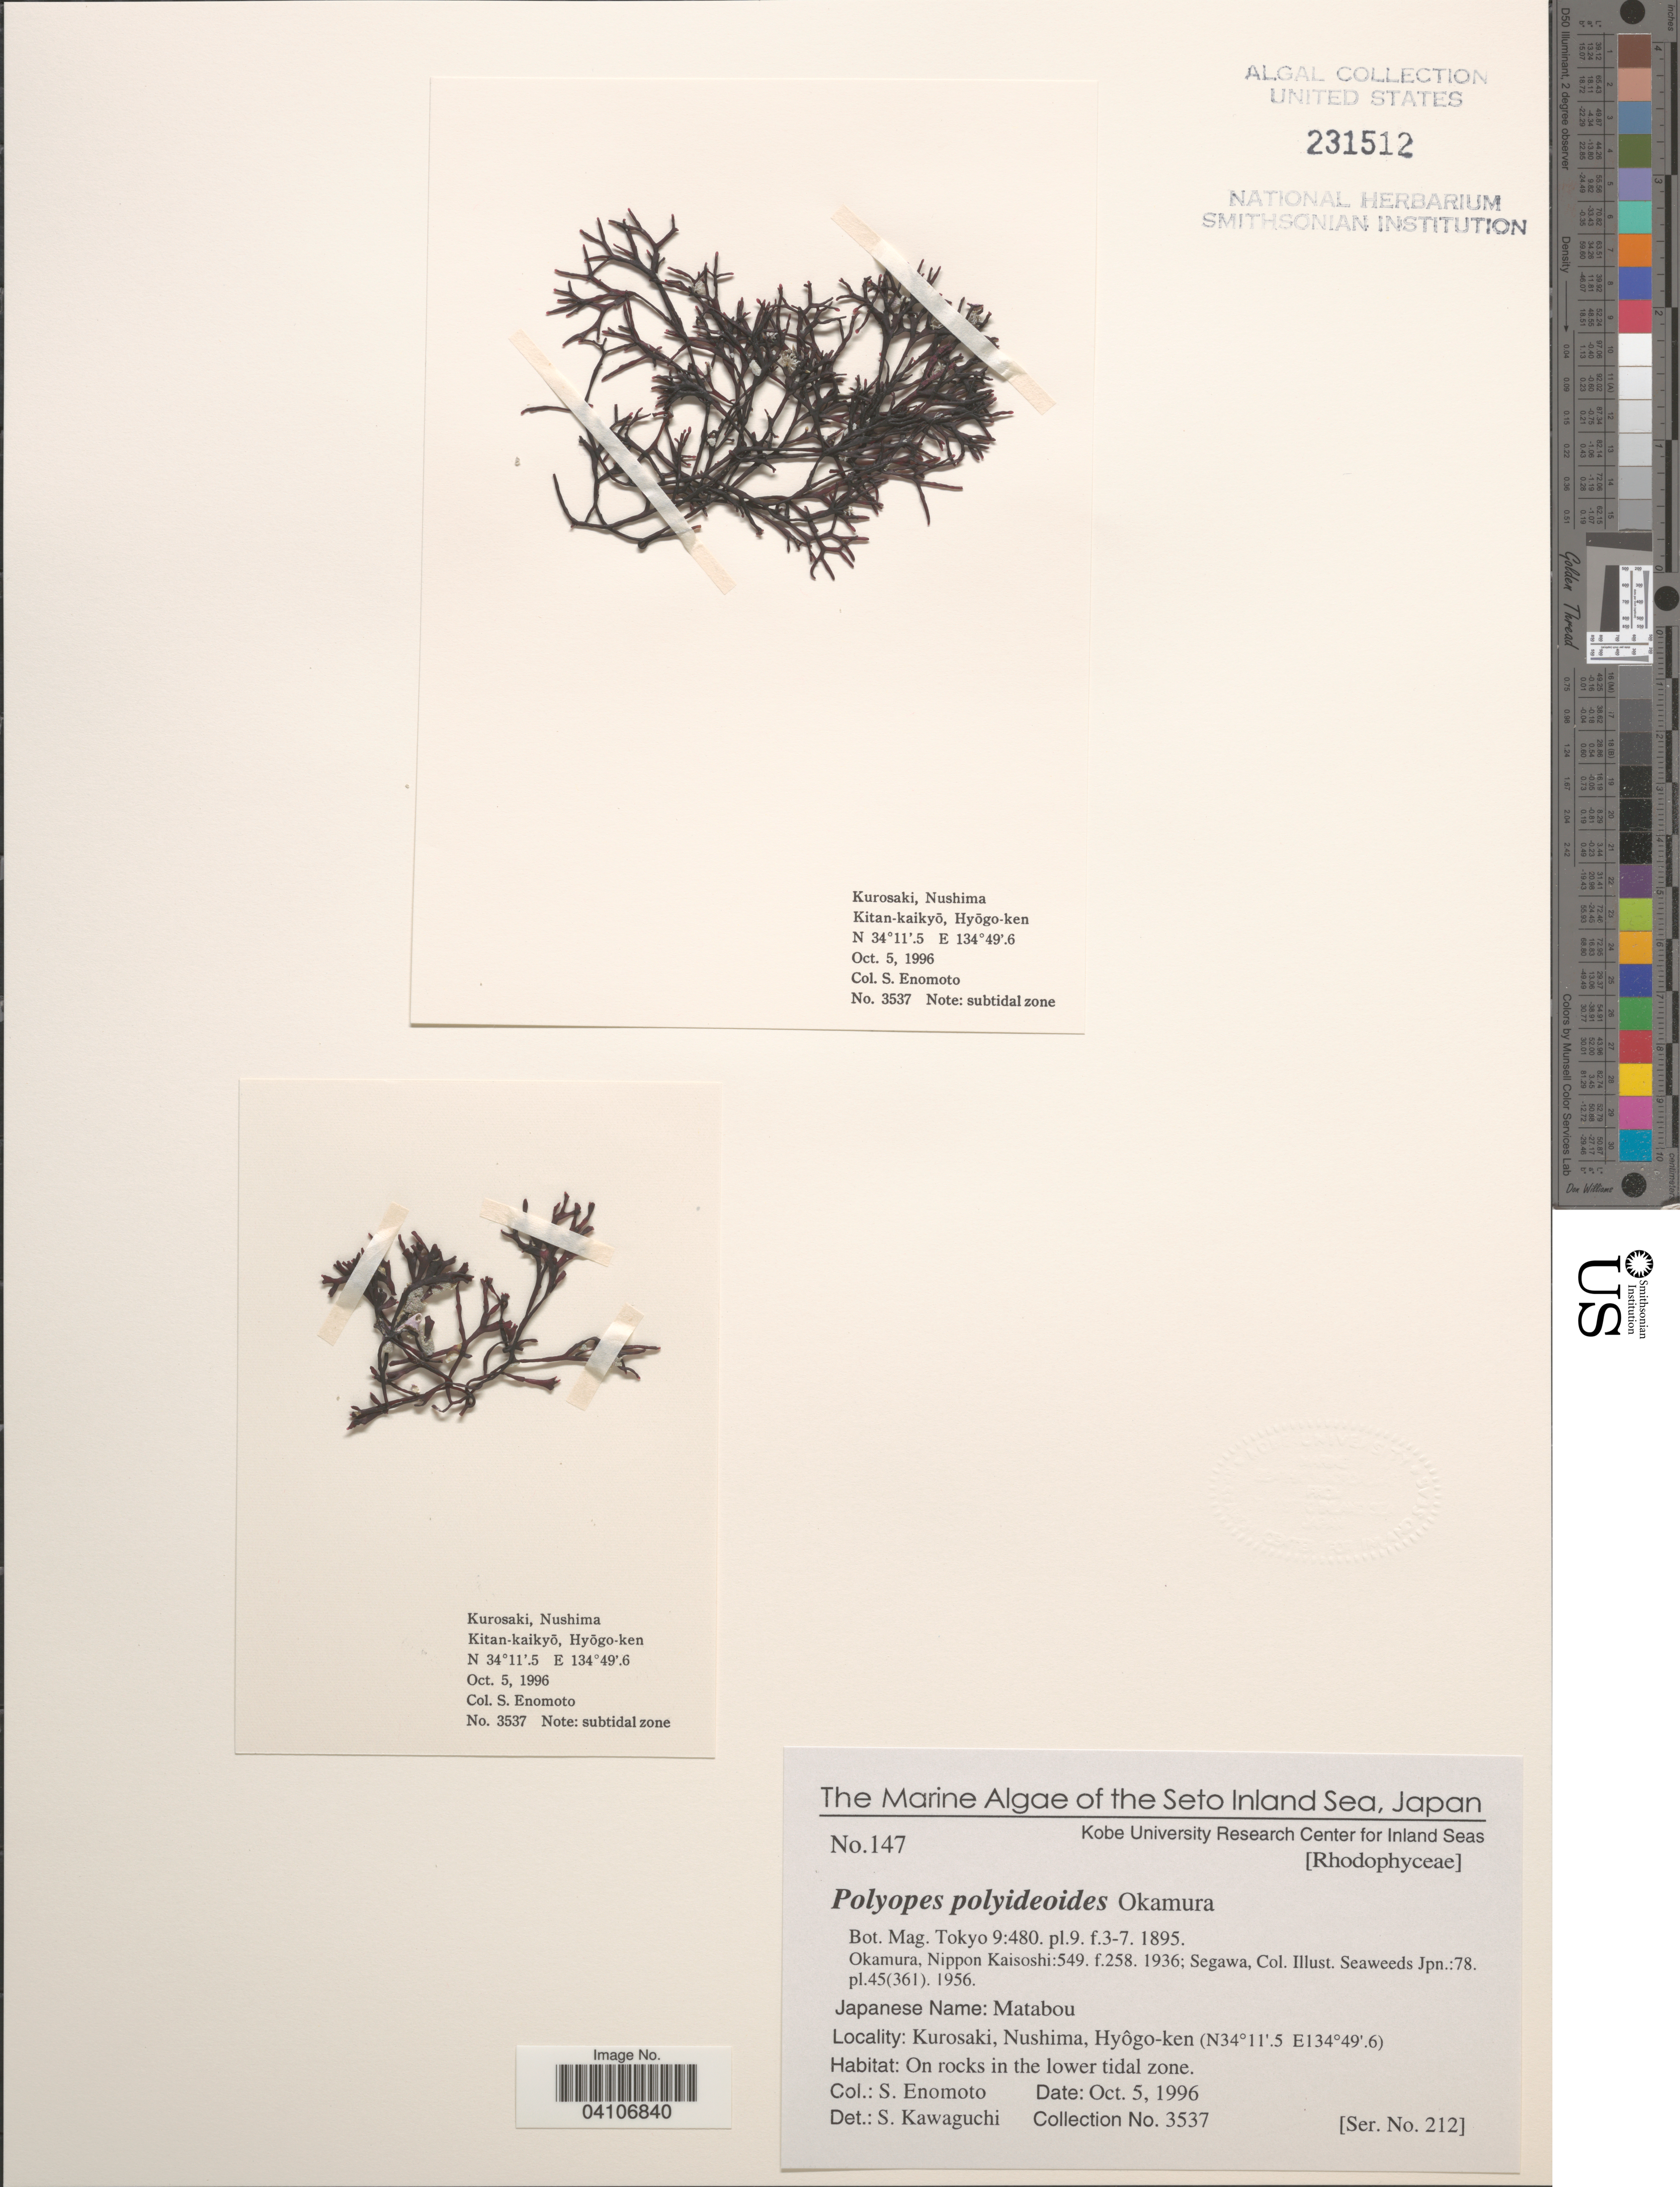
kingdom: Plantae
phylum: Rhodophyta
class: Florideophyceae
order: Halymeniales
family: Halymeniaceae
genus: Polyopes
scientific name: Polyopes polyideoides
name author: Okamura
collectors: S. Enomoto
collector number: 3537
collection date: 1996-10-05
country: Japan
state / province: Hyogo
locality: The Seto Inland Sea. Kurosaki, Nushima, Hyôgo-ken. On rocks in the upper tidal zone.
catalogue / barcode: US 231512